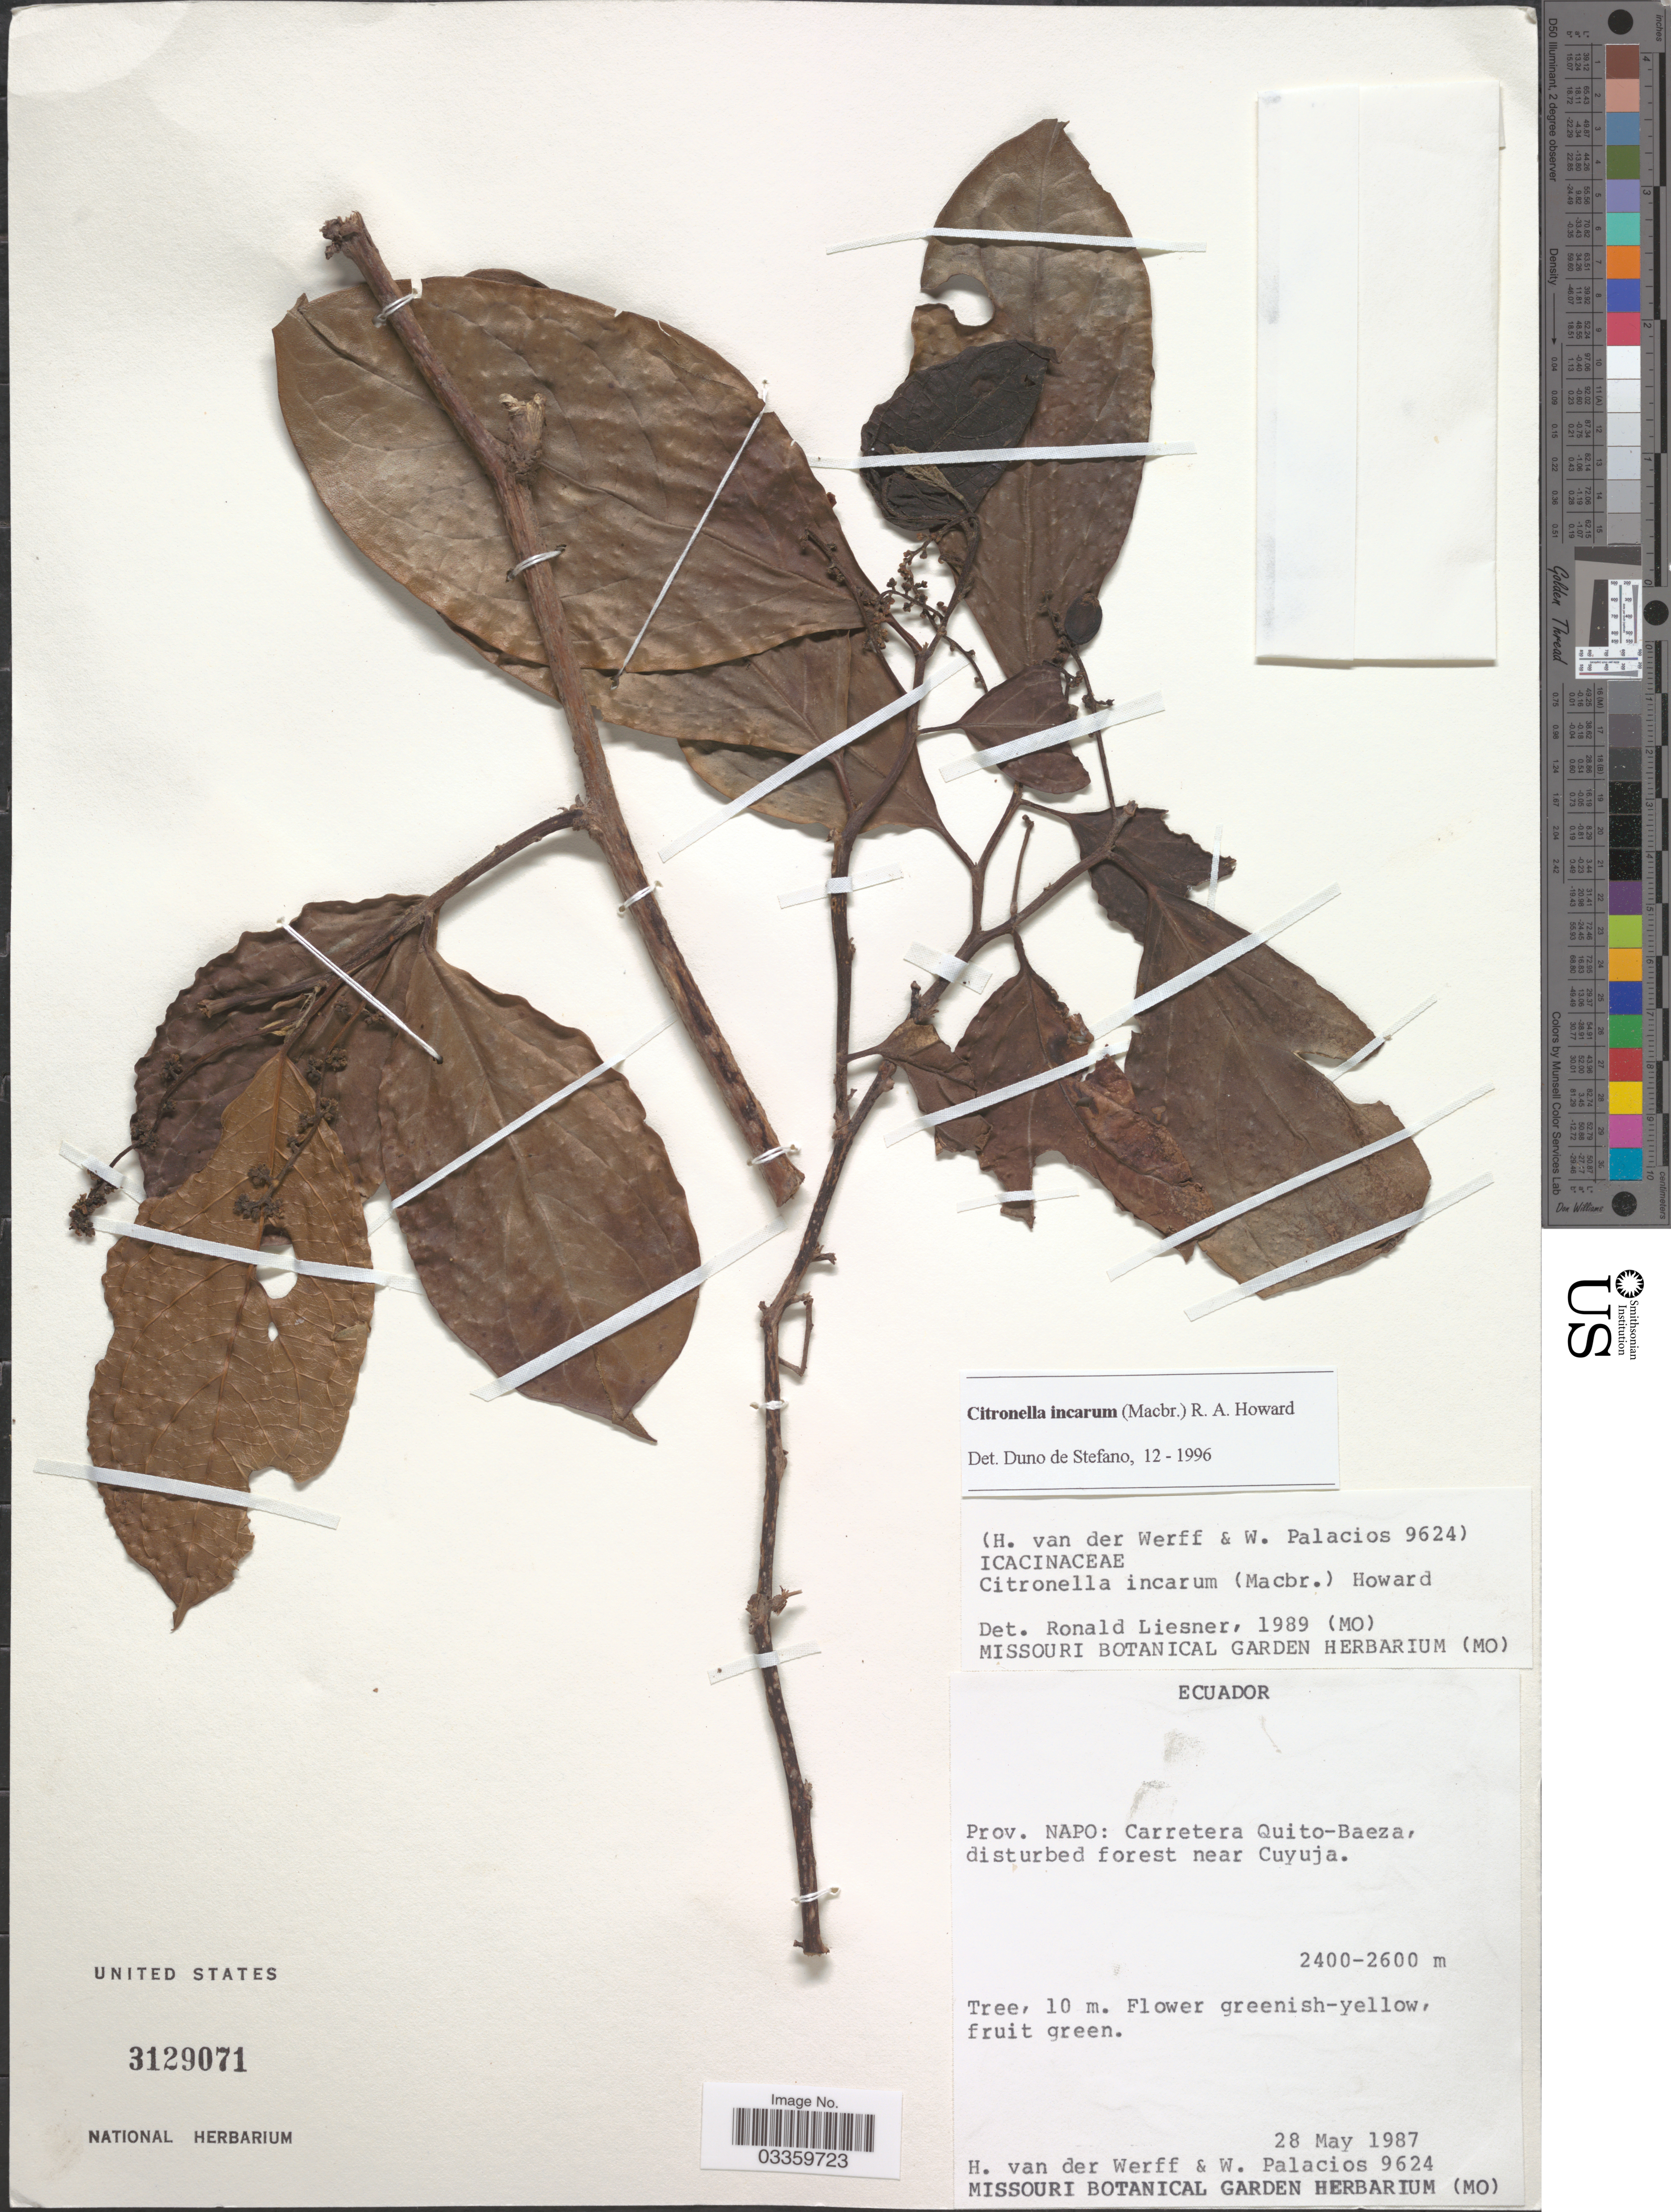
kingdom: Plantae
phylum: Tracheophyta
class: Magnoliopsida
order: Cardiopteridales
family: Cardiopteridaceae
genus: Citronella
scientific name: Citronella incarum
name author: (J.F. Macbr.) R.A. Howard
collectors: H. van der Werff & W. Palacios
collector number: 9624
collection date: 1987-05-28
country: Ecuador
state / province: Napo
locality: Carretera Quito-Baeza, disturbed forest near Cuyuja.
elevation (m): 2400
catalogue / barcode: US 3129071